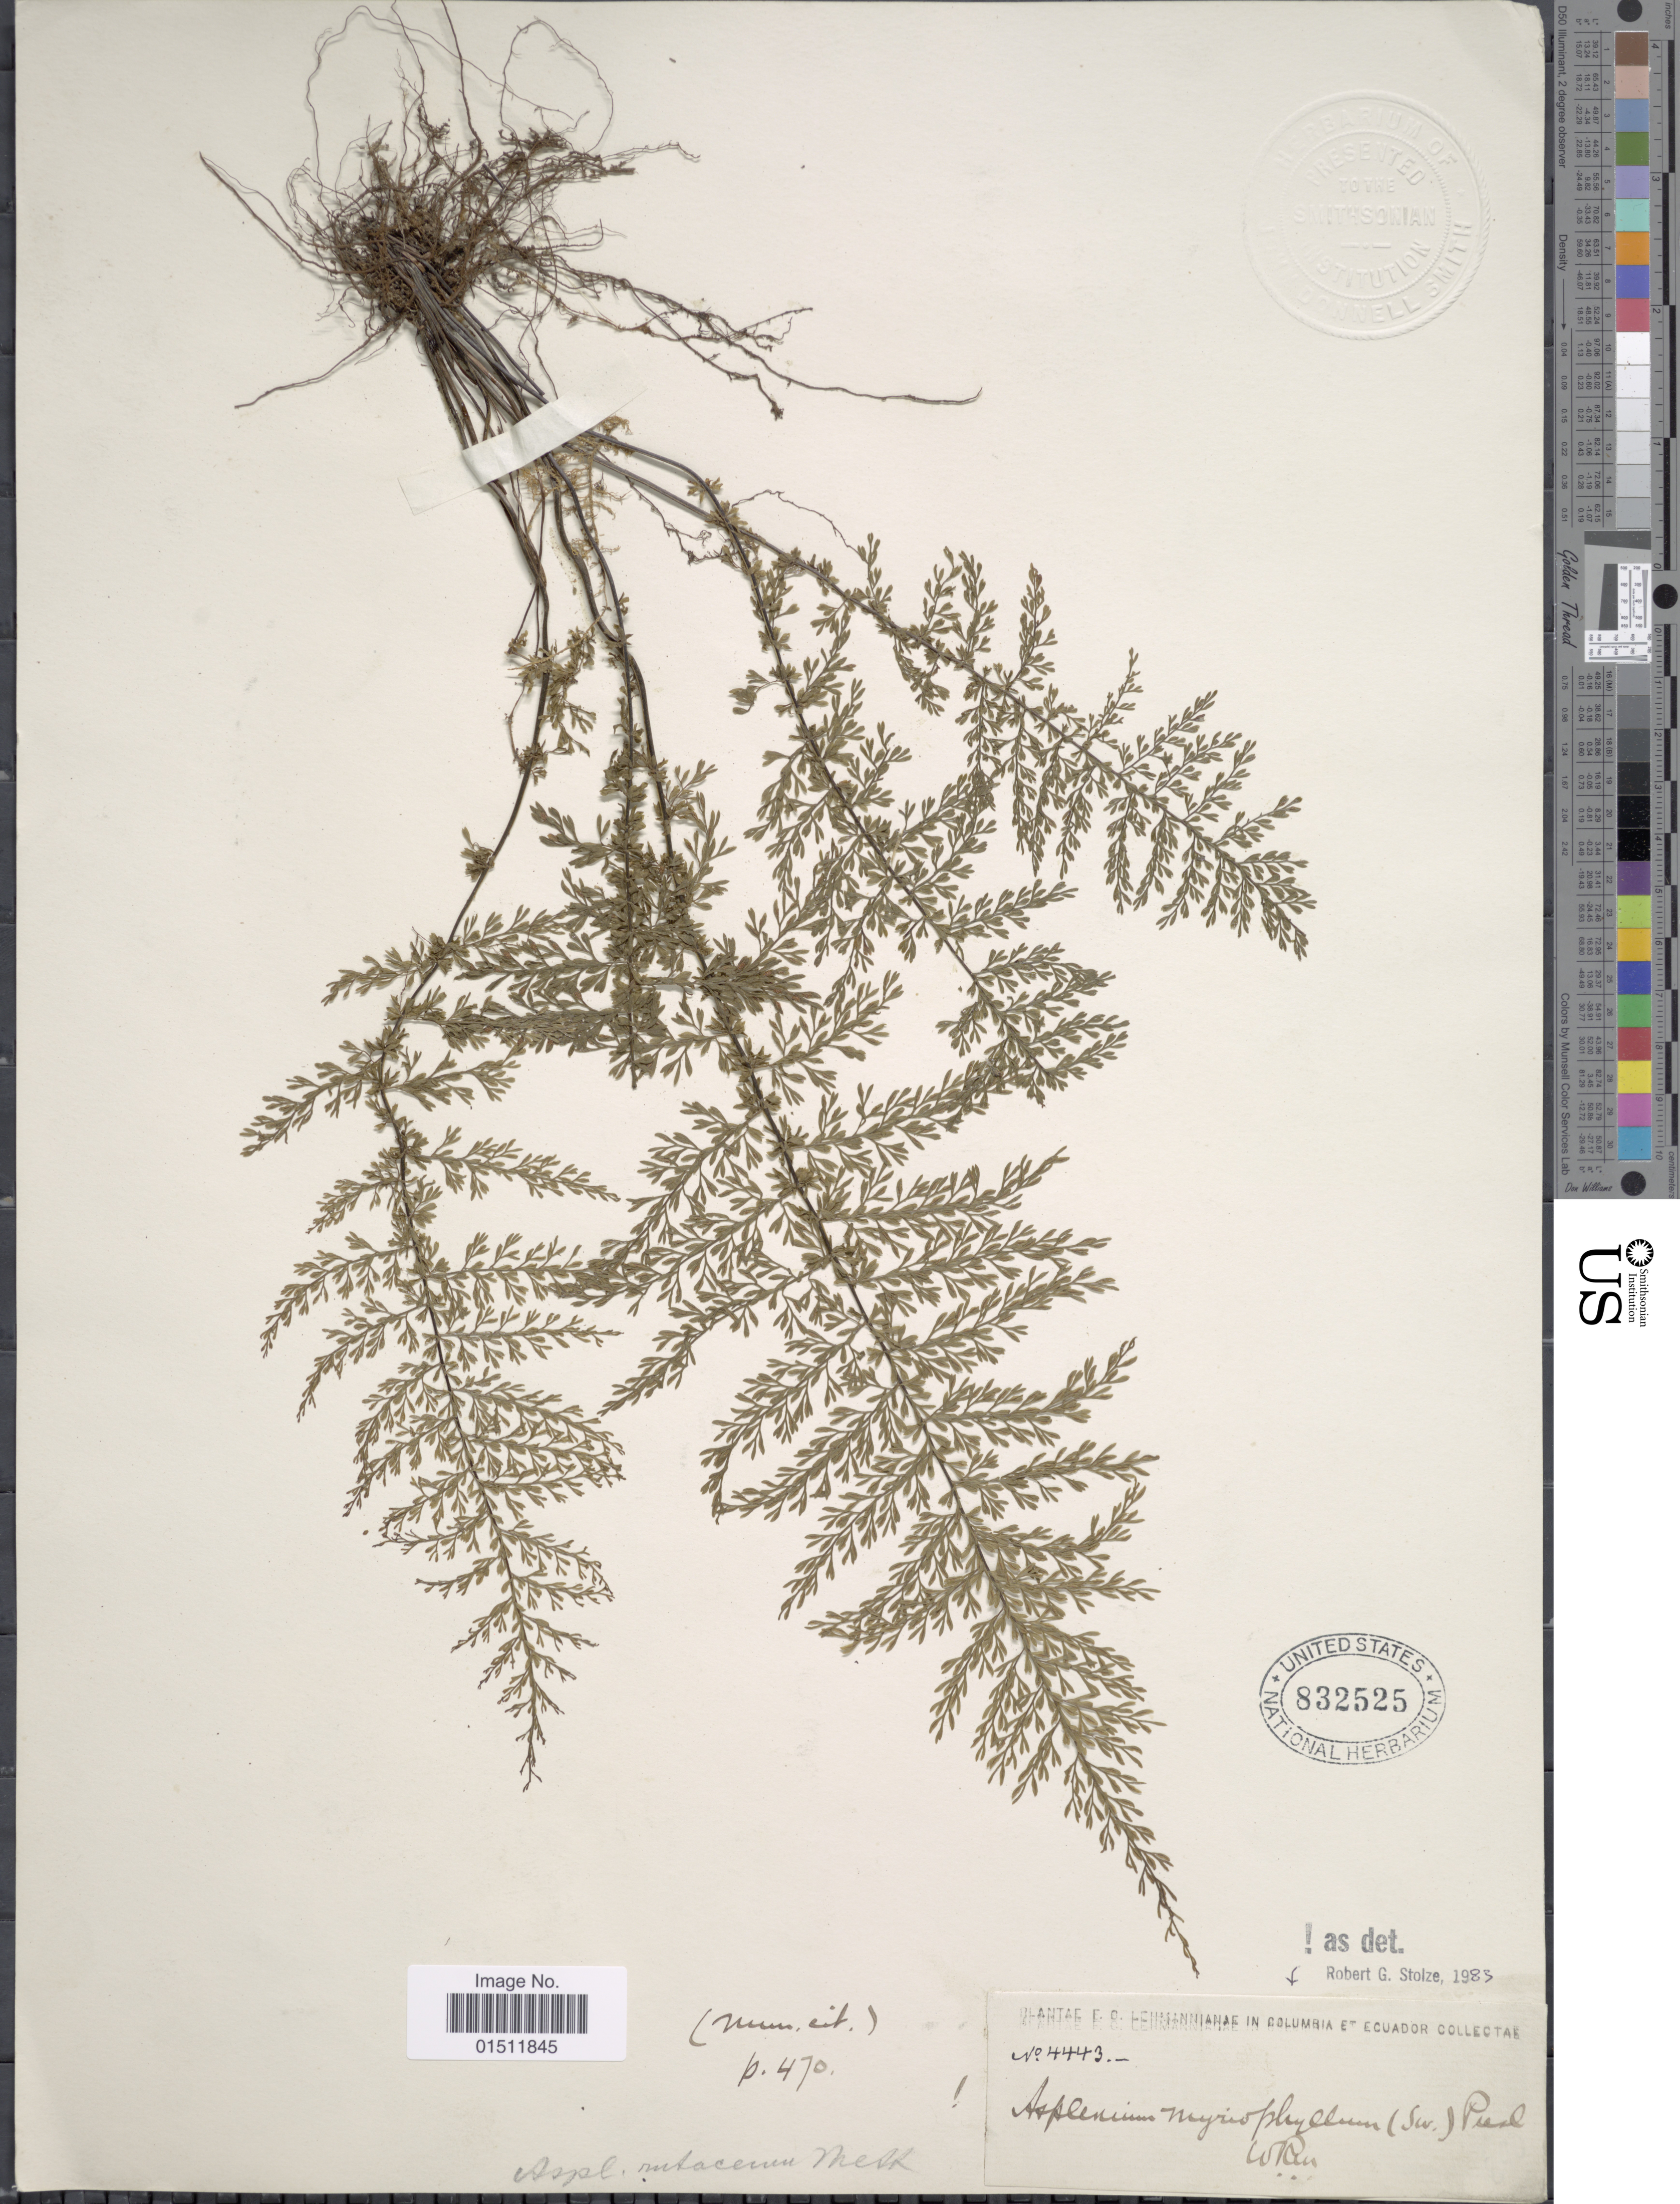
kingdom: Plantae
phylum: Tracheophyta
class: Polypodiopsida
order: Polypodiales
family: Aspleniaceae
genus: Asplenium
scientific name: Asplenium myriophyllum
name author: (Sw.) C. Presl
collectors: F. C. Lehmann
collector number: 4443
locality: Colombia, Ecuador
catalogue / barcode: US 832525